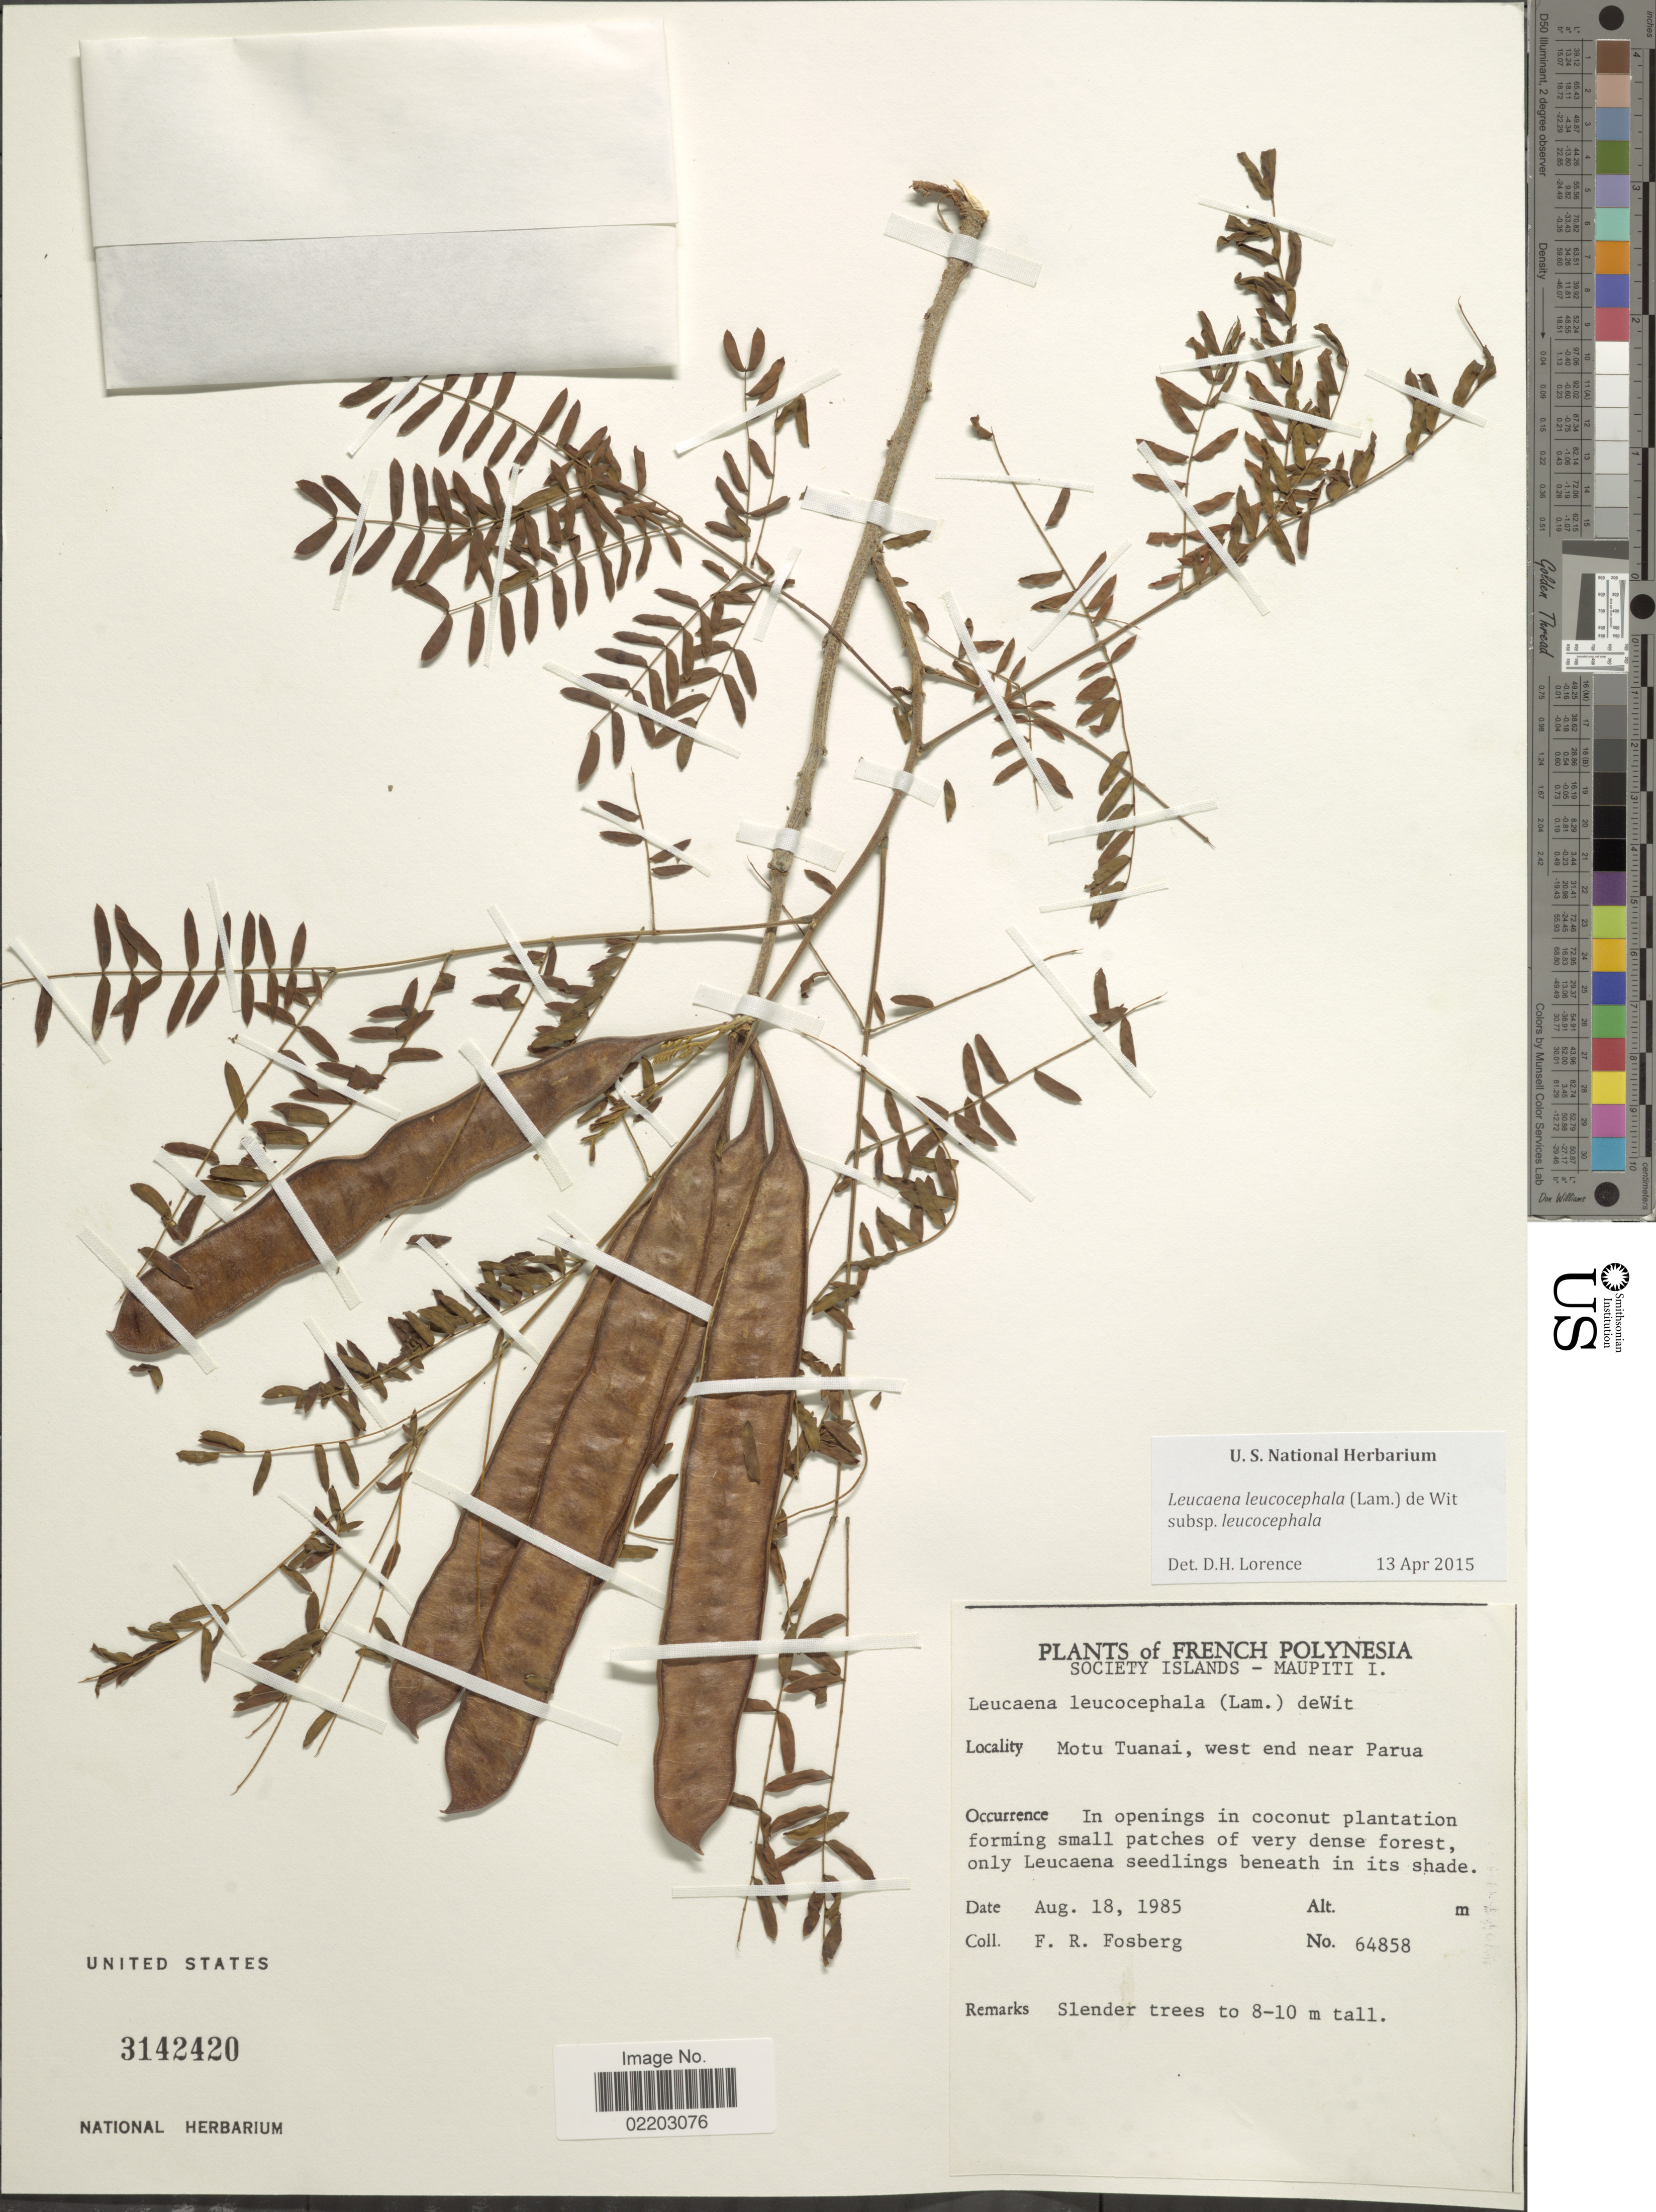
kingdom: Plantae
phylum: Tracheophyta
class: Magnoliopsida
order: Fabales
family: Fabaceae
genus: Leucaena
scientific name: Leucaena leucocephala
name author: (Lam.) de Wit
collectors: F. R. Fosberg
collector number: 64858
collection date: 1985-08-18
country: French Polynesia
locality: French Polynesia, Society Tuanai, west end near Parua.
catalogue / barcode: US 3142420